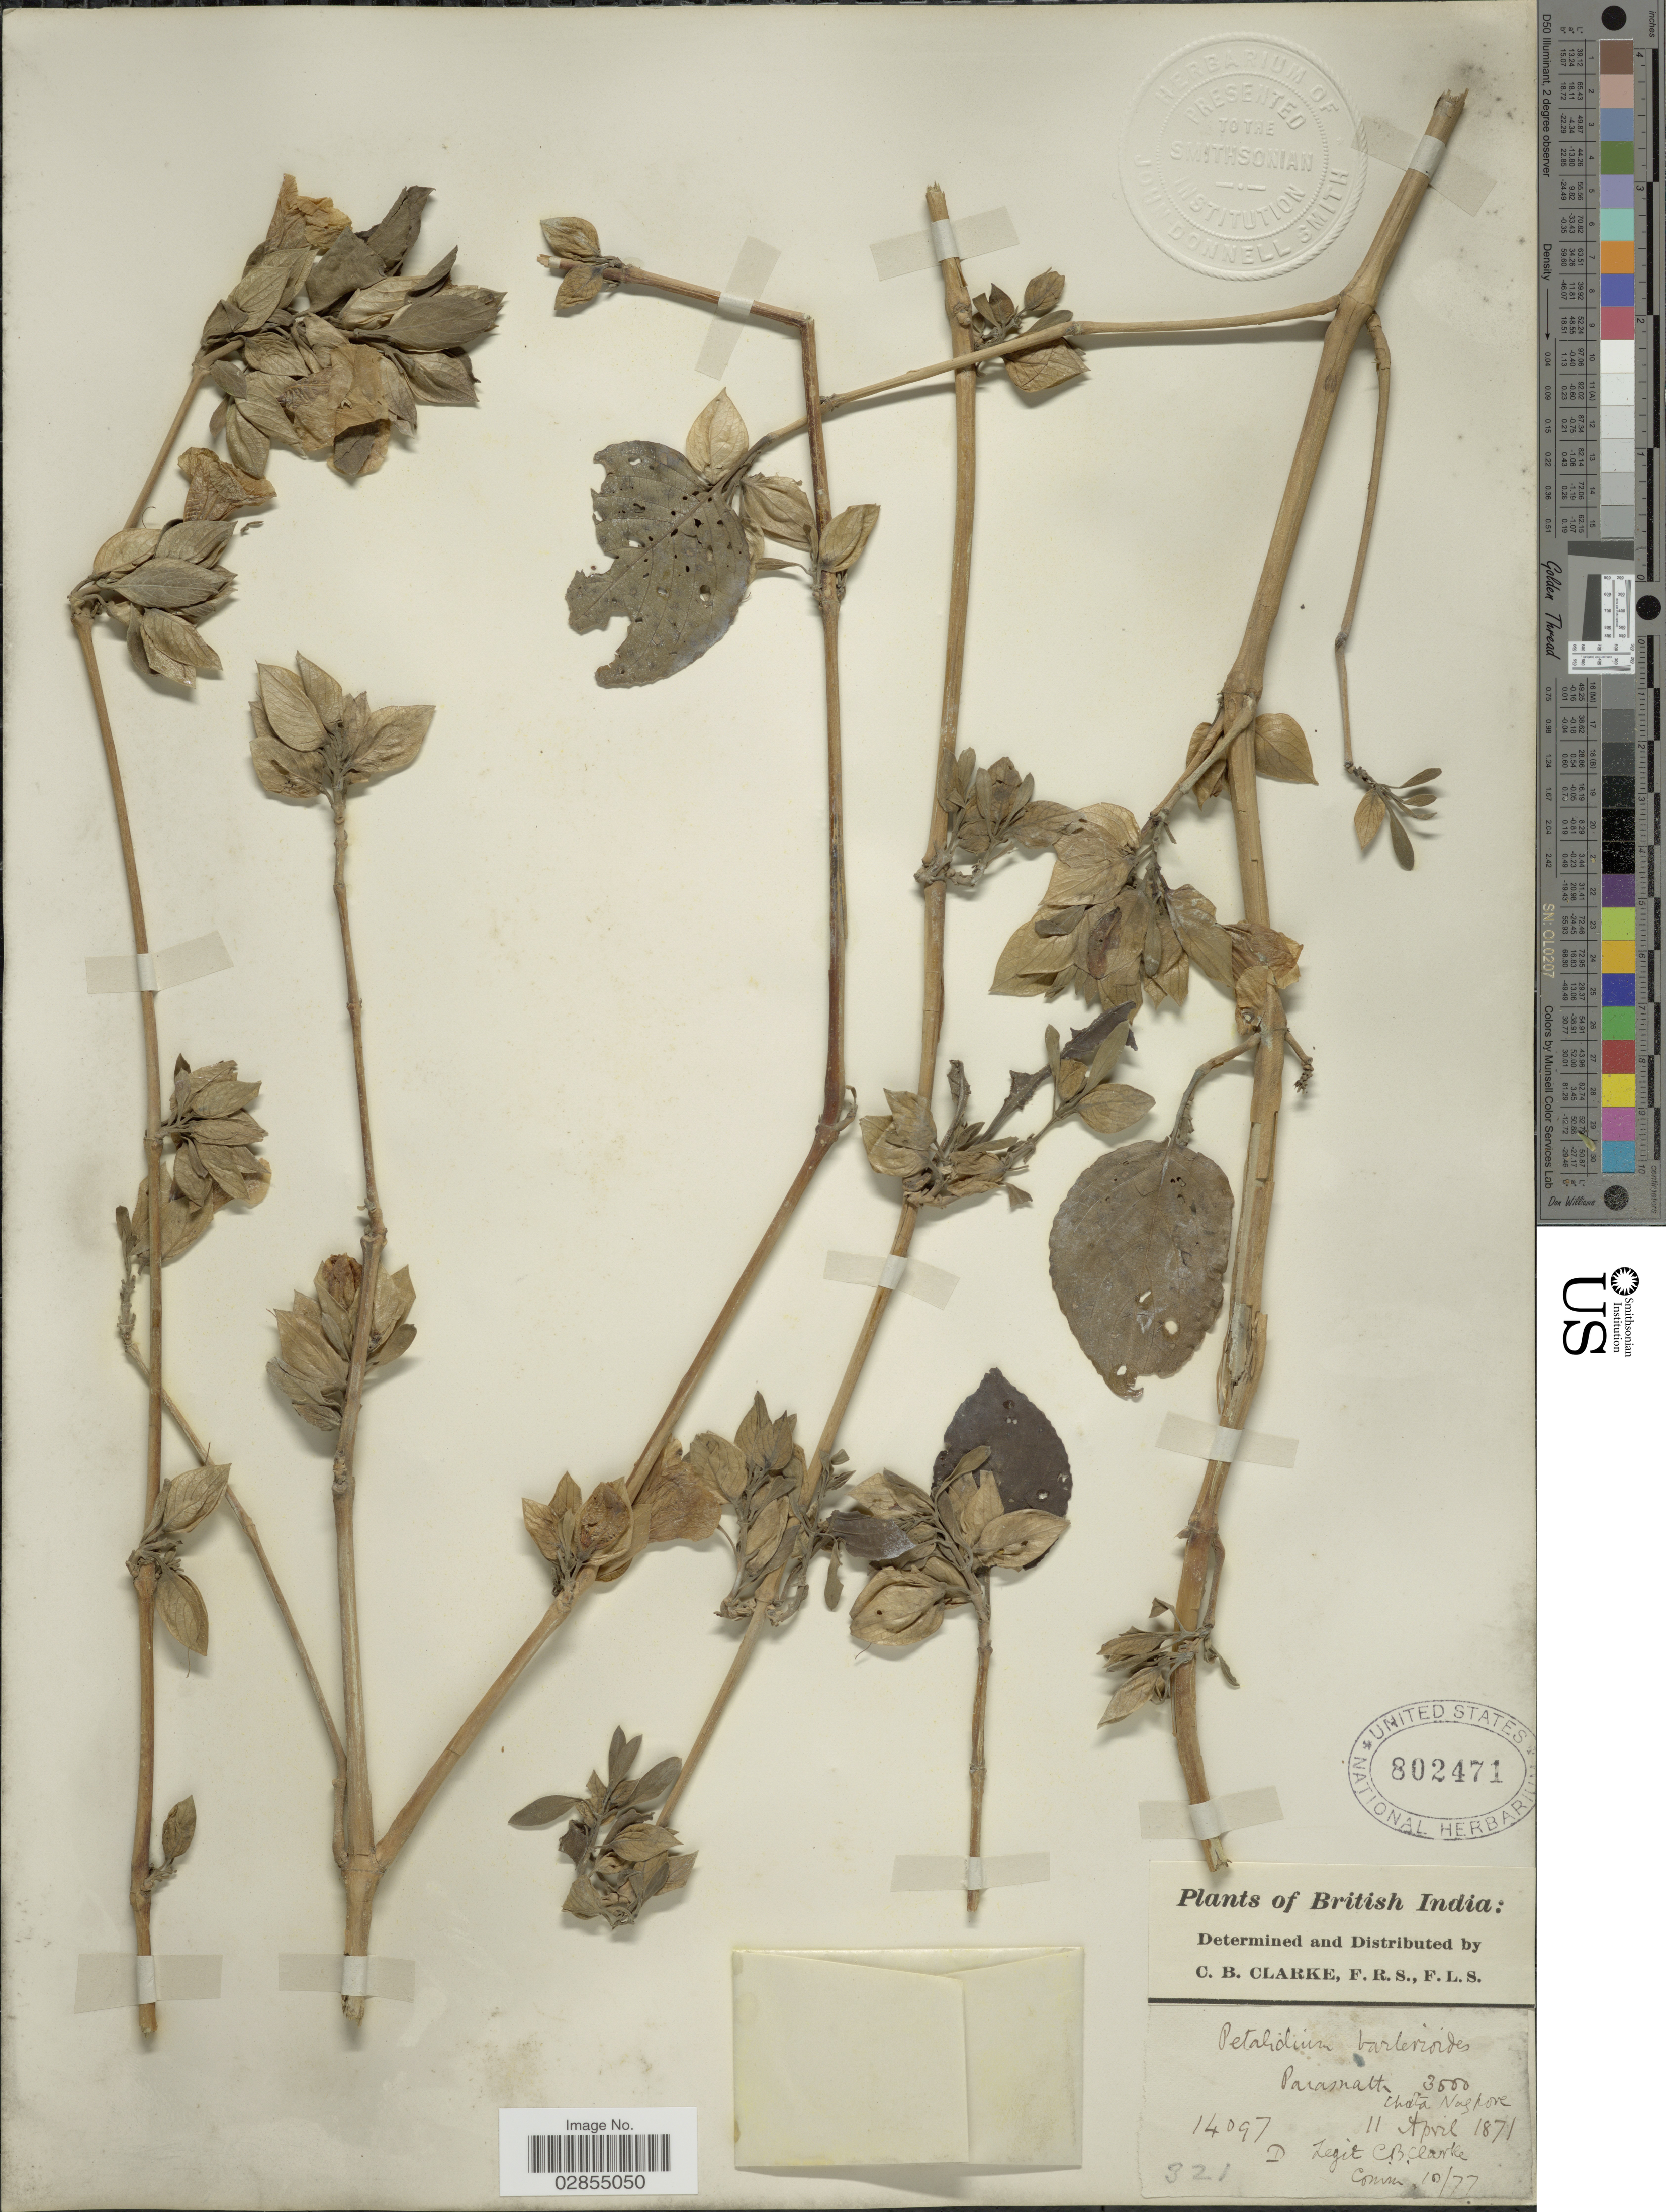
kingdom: Plantae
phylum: Tracheophyta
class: Magnoliopsida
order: Lamiales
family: Acanthaceae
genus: Petalidium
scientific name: Petalidium bralerioides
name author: Nees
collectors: C. B. Clarke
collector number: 14097D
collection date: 1871-04-11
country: India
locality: British India, Paramath, Chata Nashore,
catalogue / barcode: US 802471